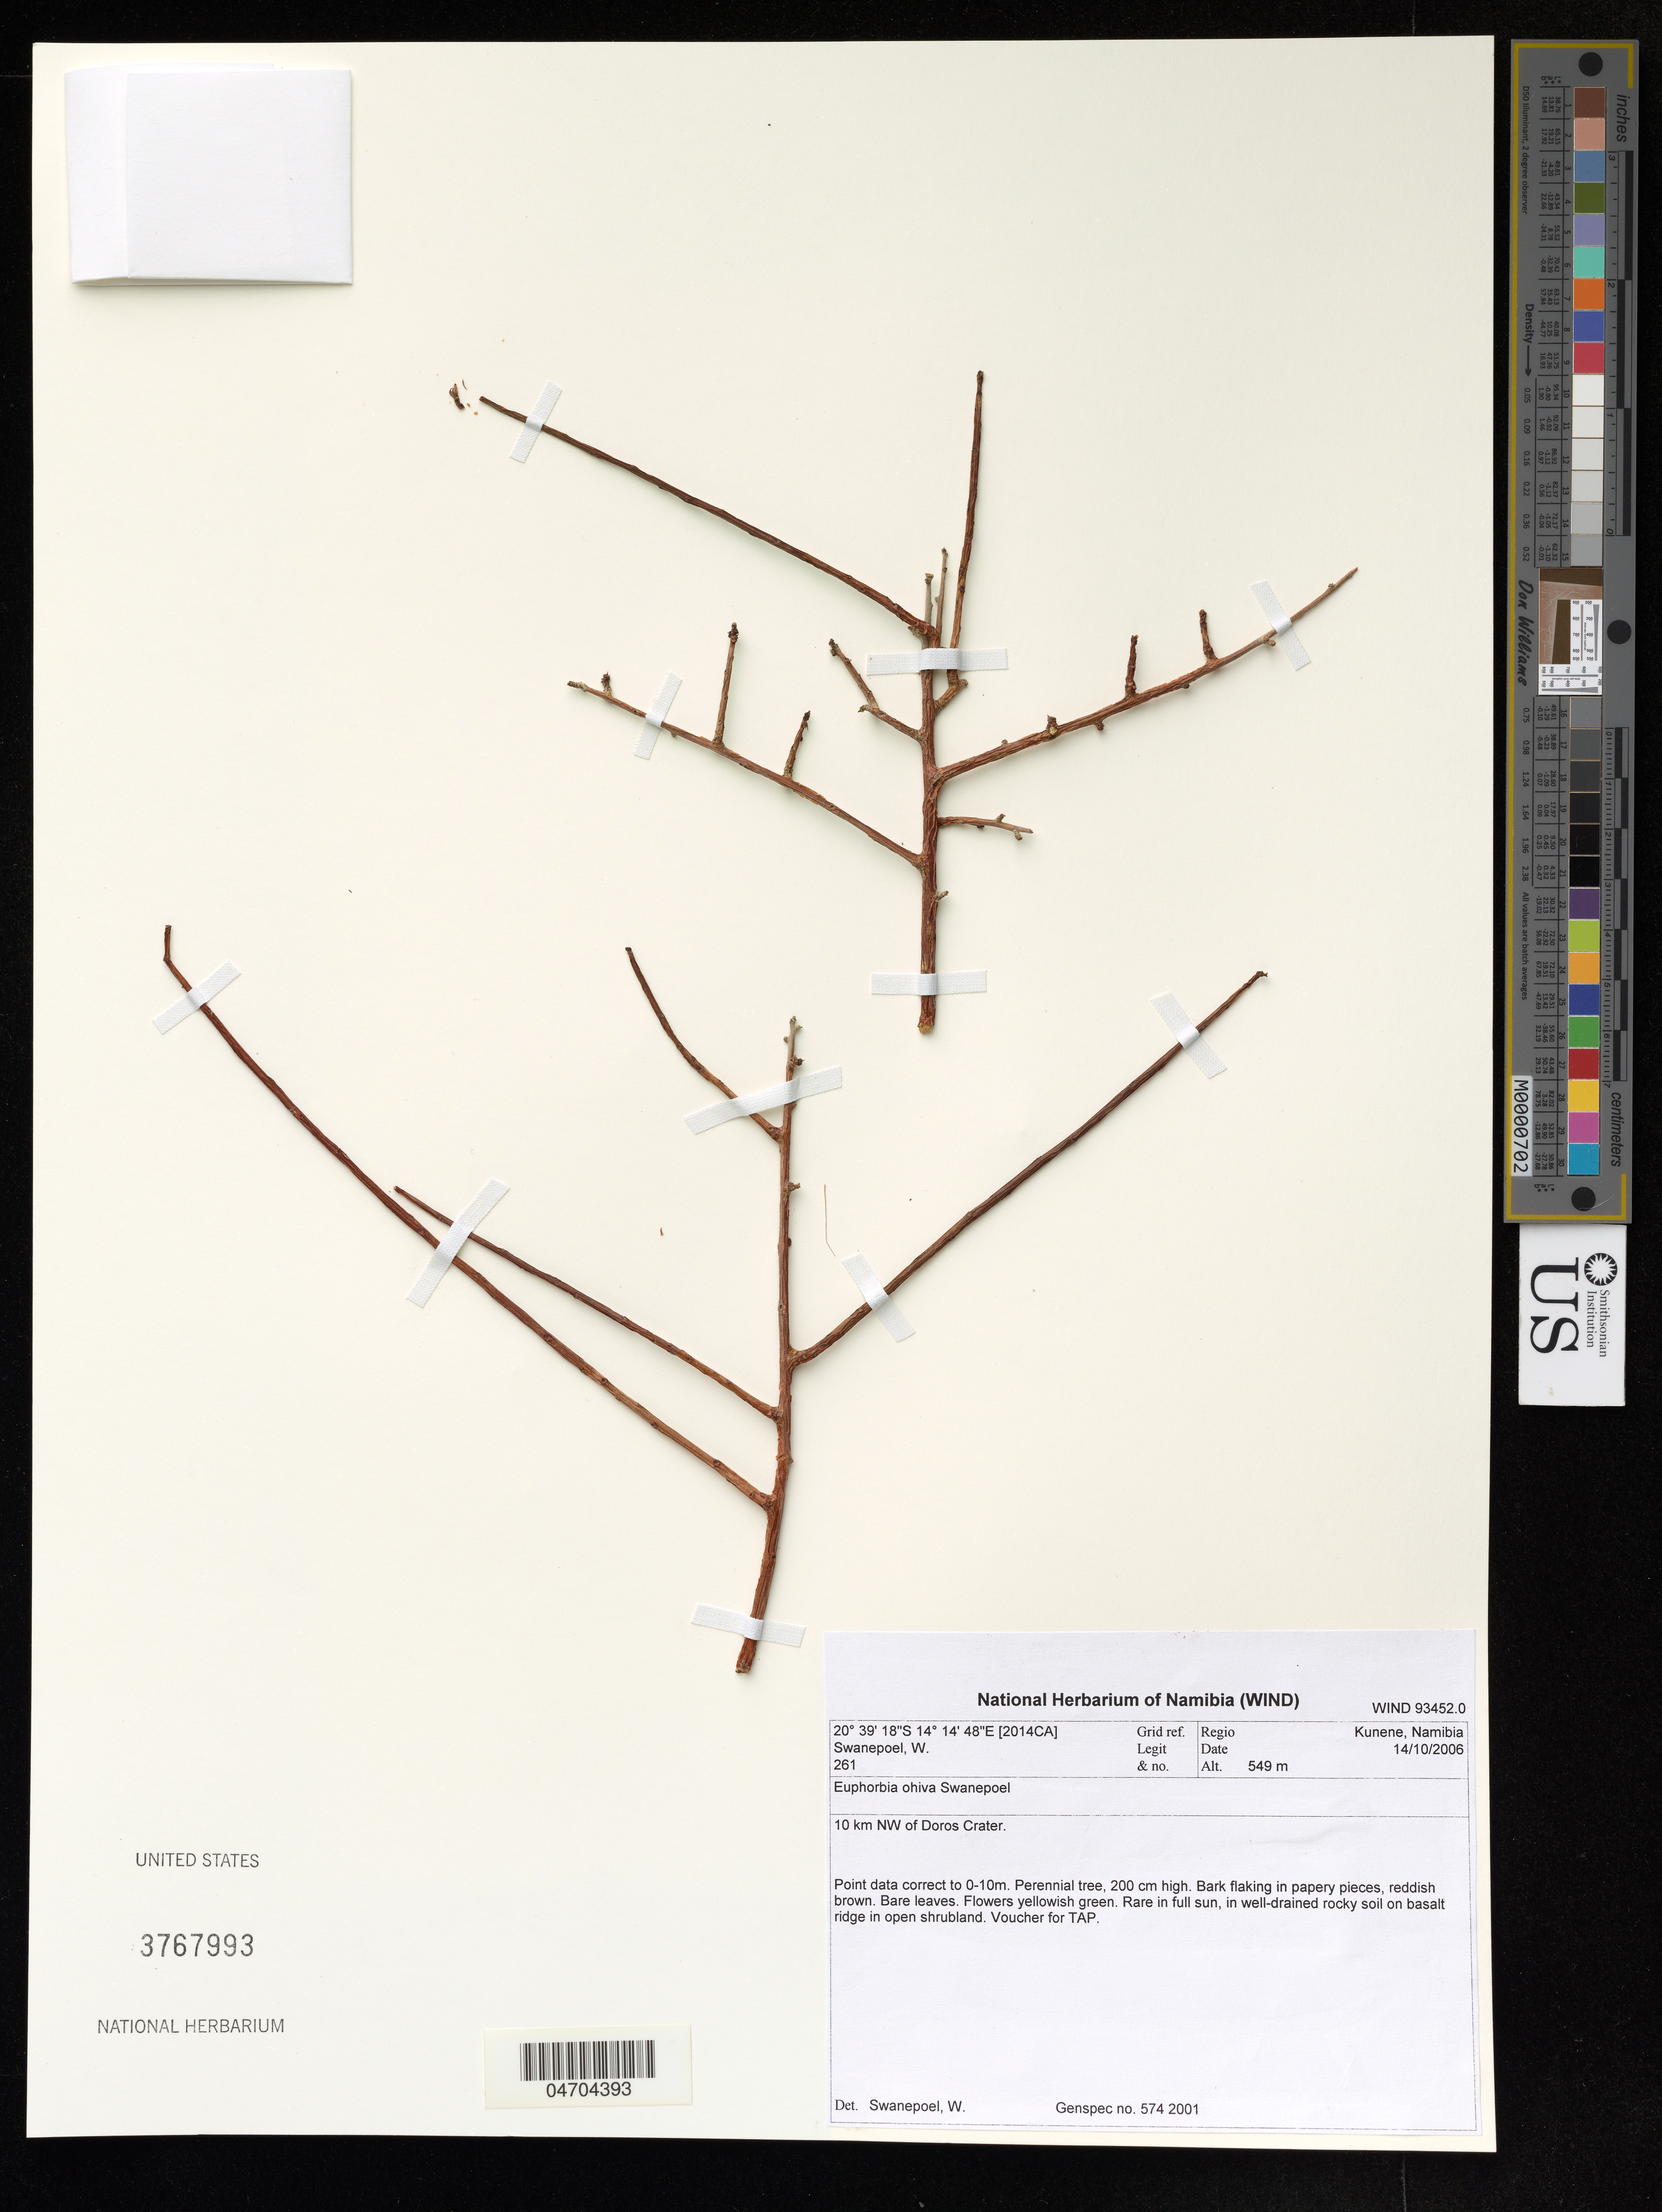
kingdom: Plantae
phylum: Tracheophyta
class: Magnoliopsida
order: Malpighiales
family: Euphorbiaceae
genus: Euphorbia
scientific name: Euphorbia ohiva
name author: Swanepoel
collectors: W. Swanepoel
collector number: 261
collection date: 2006-10-14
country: Namibia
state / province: Kunene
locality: [2014CA] Grid ref. 10 km NW of Doros Crater.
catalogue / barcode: US 3767933